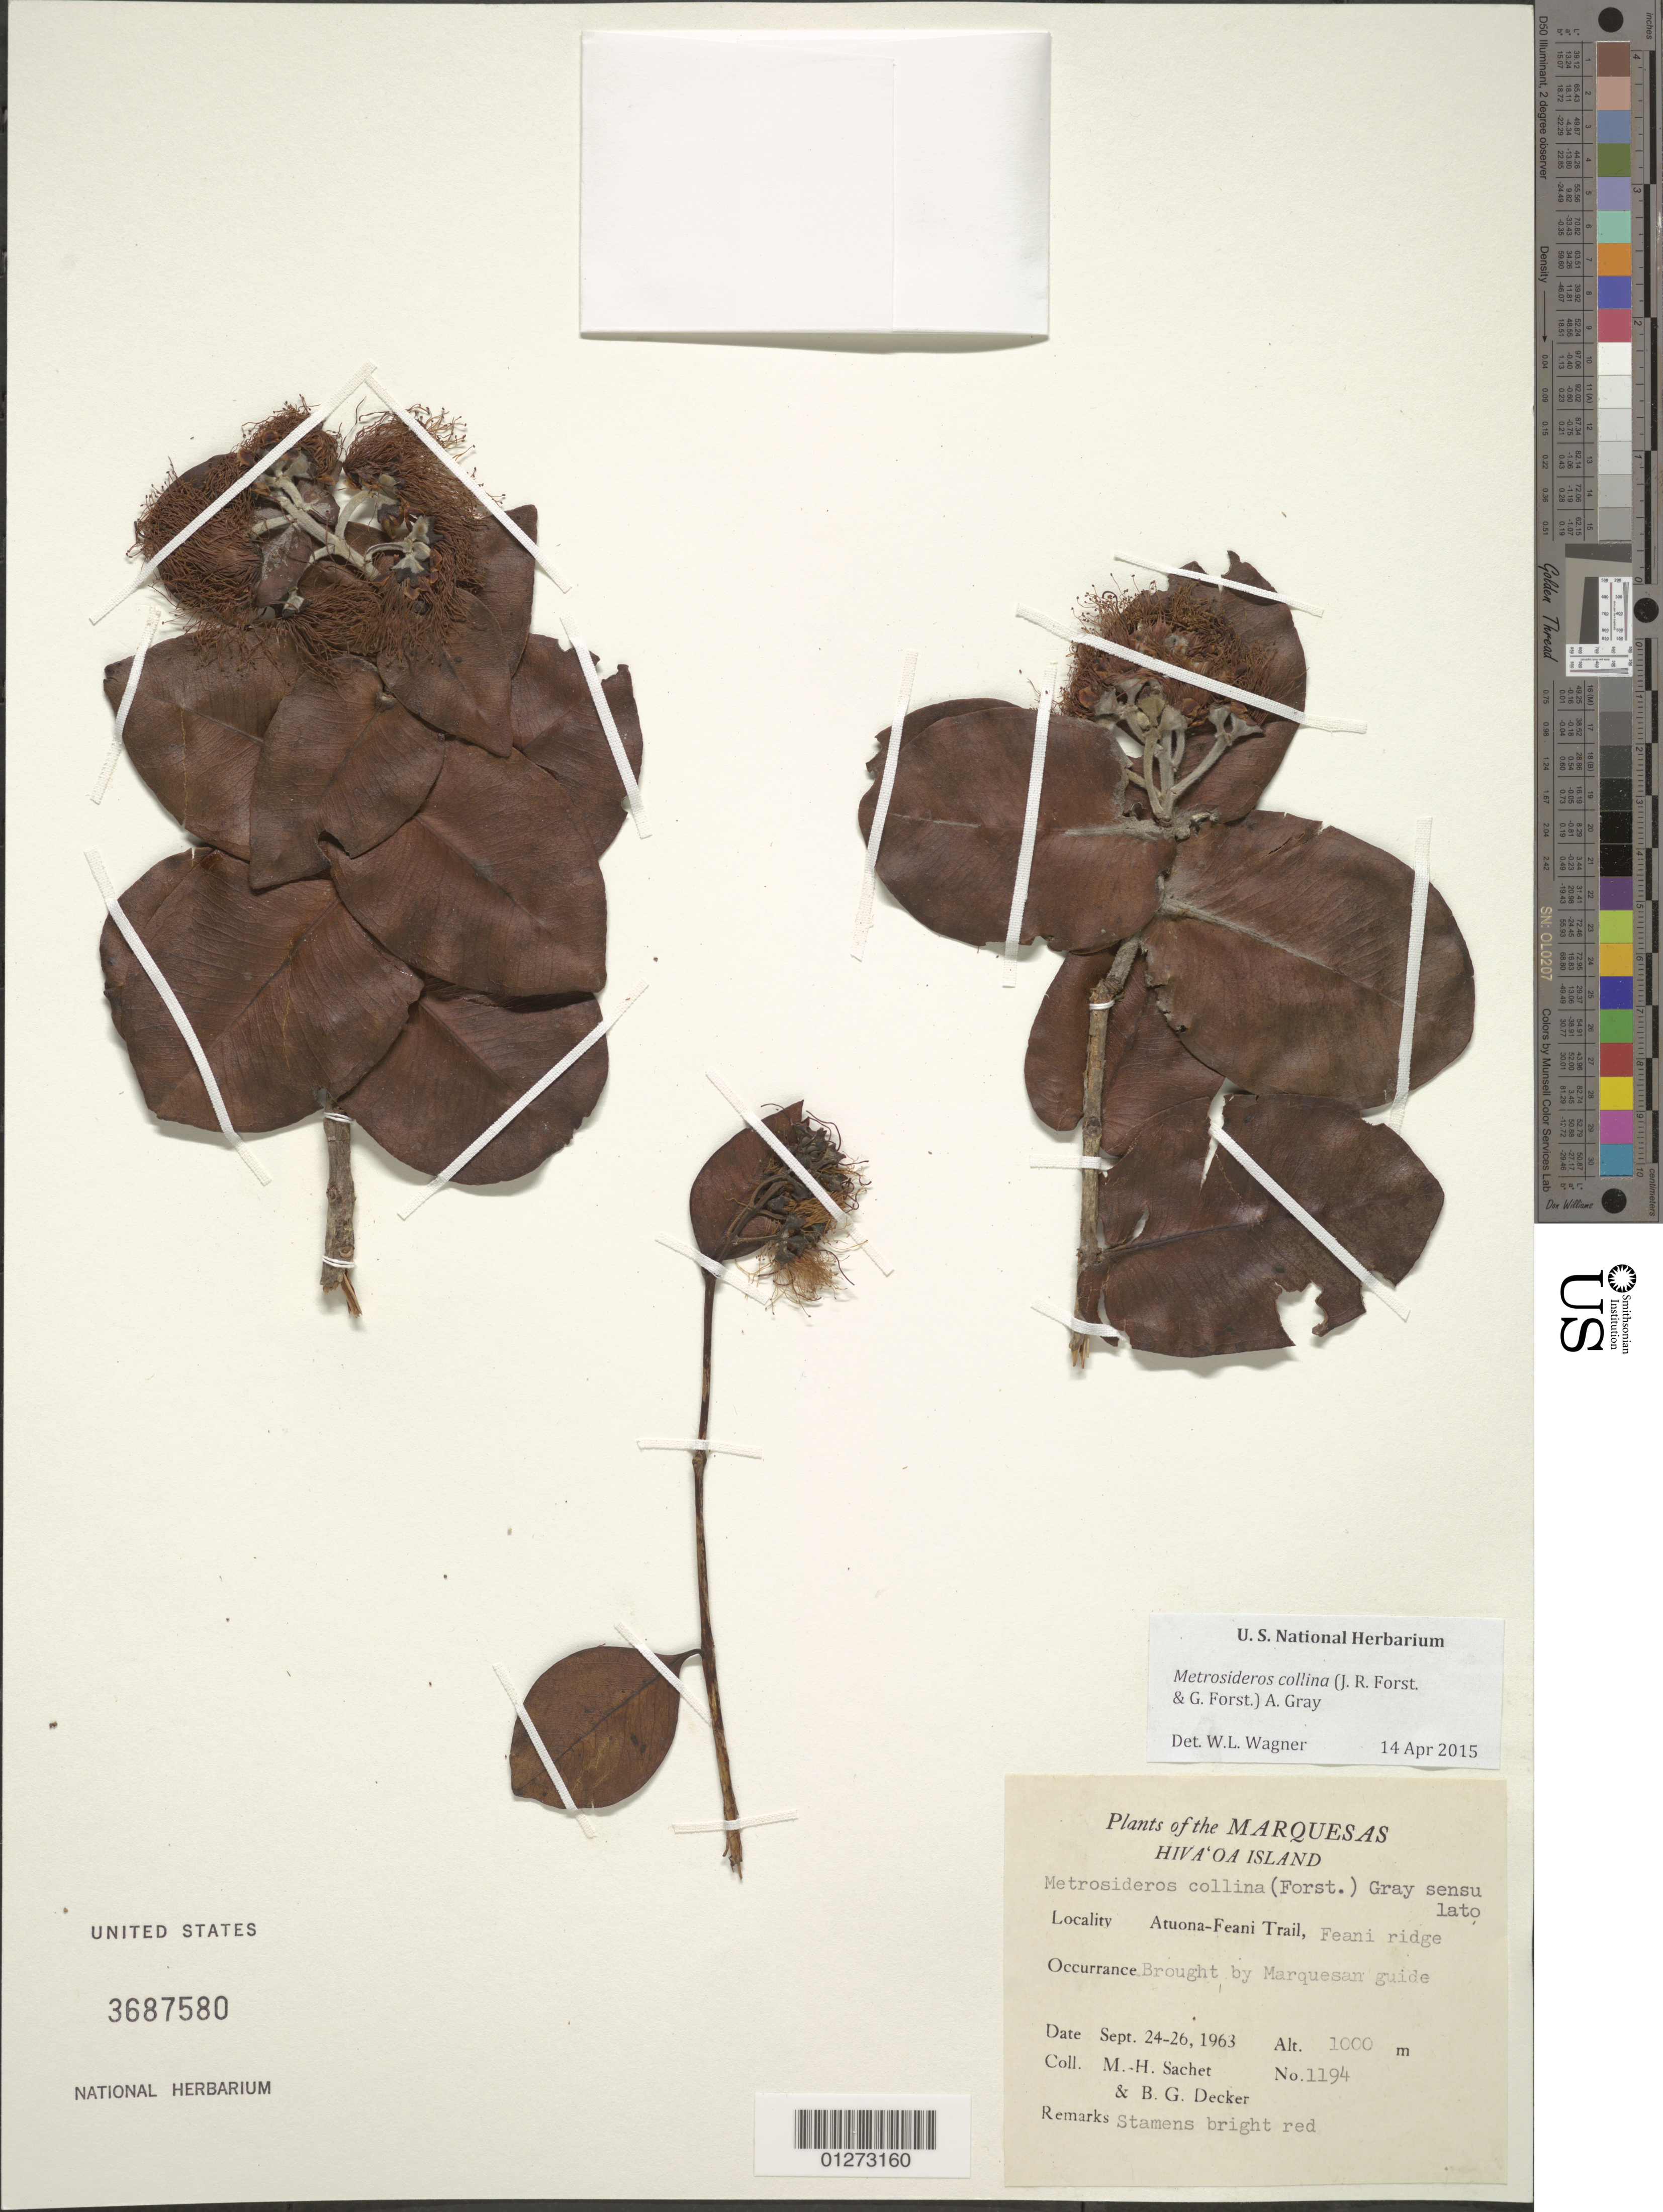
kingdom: Plantae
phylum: Tracheophyta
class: Magnoliopsida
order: Myrtales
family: Myrtaceae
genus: Metrosideros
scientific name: Metrosideros collina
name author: (J.R. Forst. & G. Forst.) A. Gray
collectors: M.-H. Sachet & B. G. Decker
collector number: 1194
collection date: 1963-09-24/1963-09-26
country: French Polynesia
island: Hiva Oa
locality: Atuona-Feani Trail, Feani ridge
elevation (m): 1000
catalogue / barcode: US 3687580